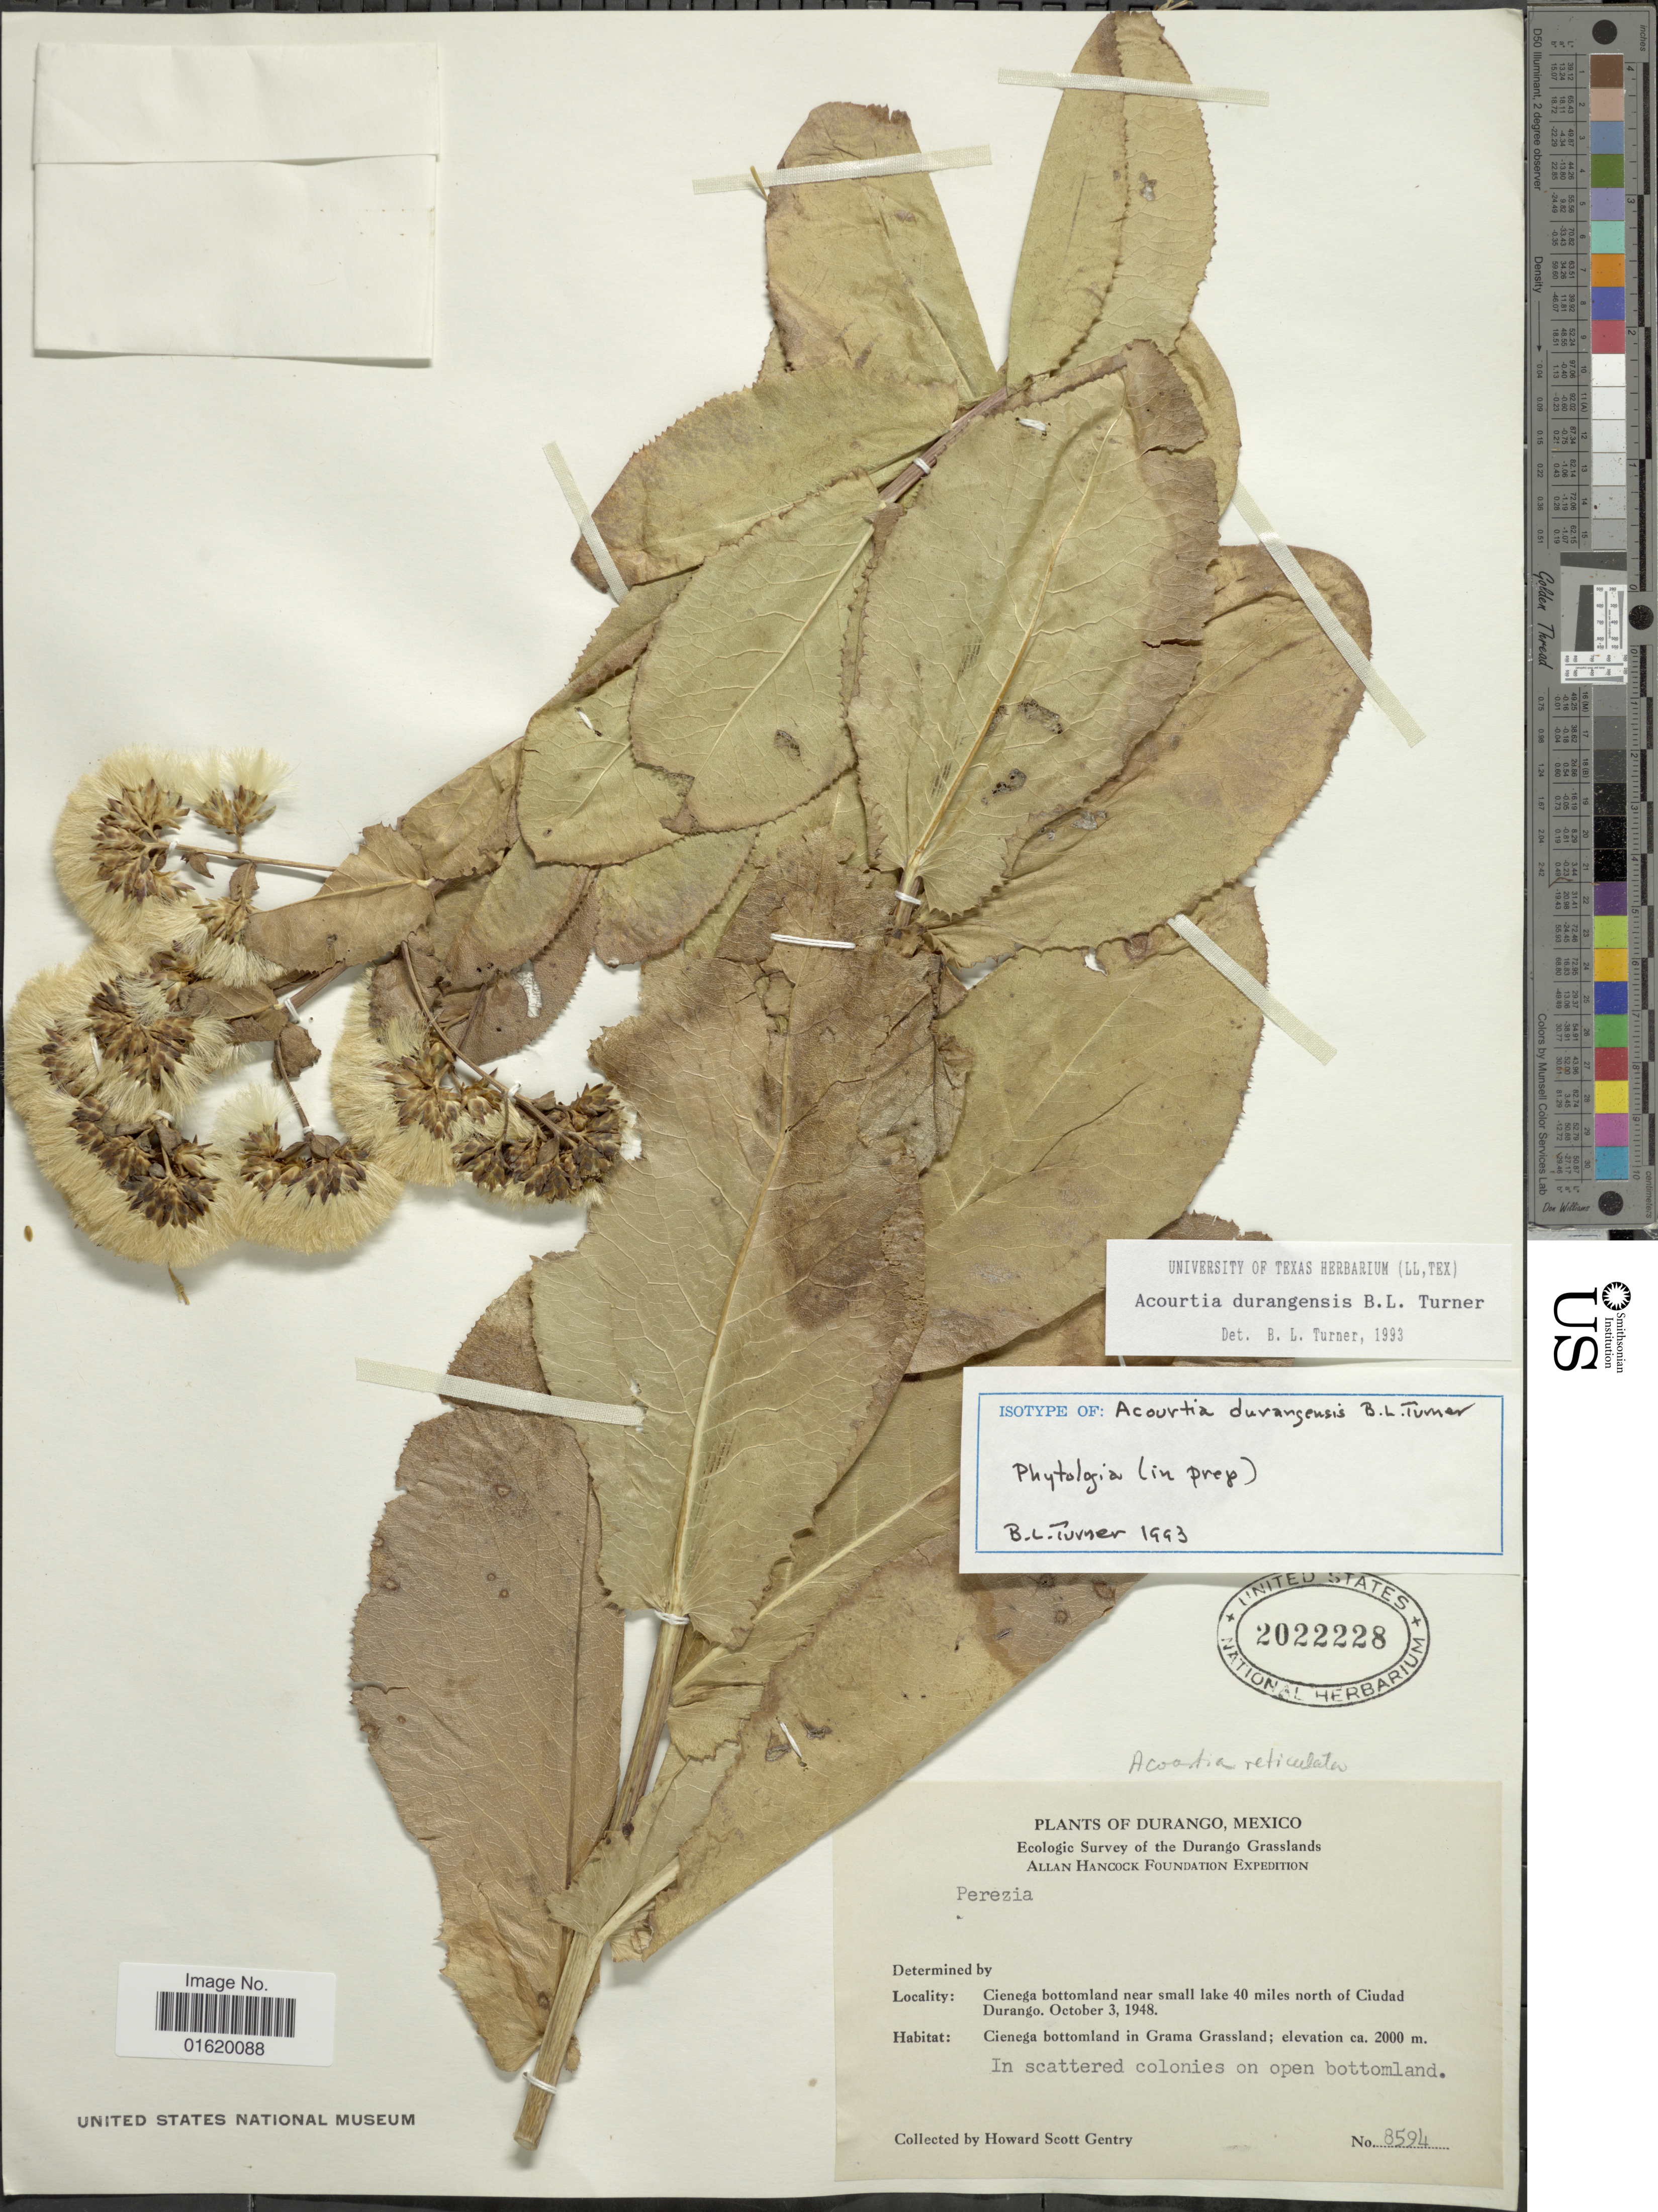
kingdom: Plantae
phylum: Tracheophyta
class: Magnoliopsida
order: Asterales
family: Asteraceae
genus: Acourtia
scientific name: Acourtia durangensis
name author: B.L. Turner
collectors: H. S. Gentry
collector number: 8594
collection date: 1948-10-03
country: Mexico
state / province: Durango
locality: Cienego bottomland near small lake 40 mile snorth of Ciudad Durango, Cienega bottomland in Grama Grassland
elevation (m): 2000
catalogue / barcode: US 2022228